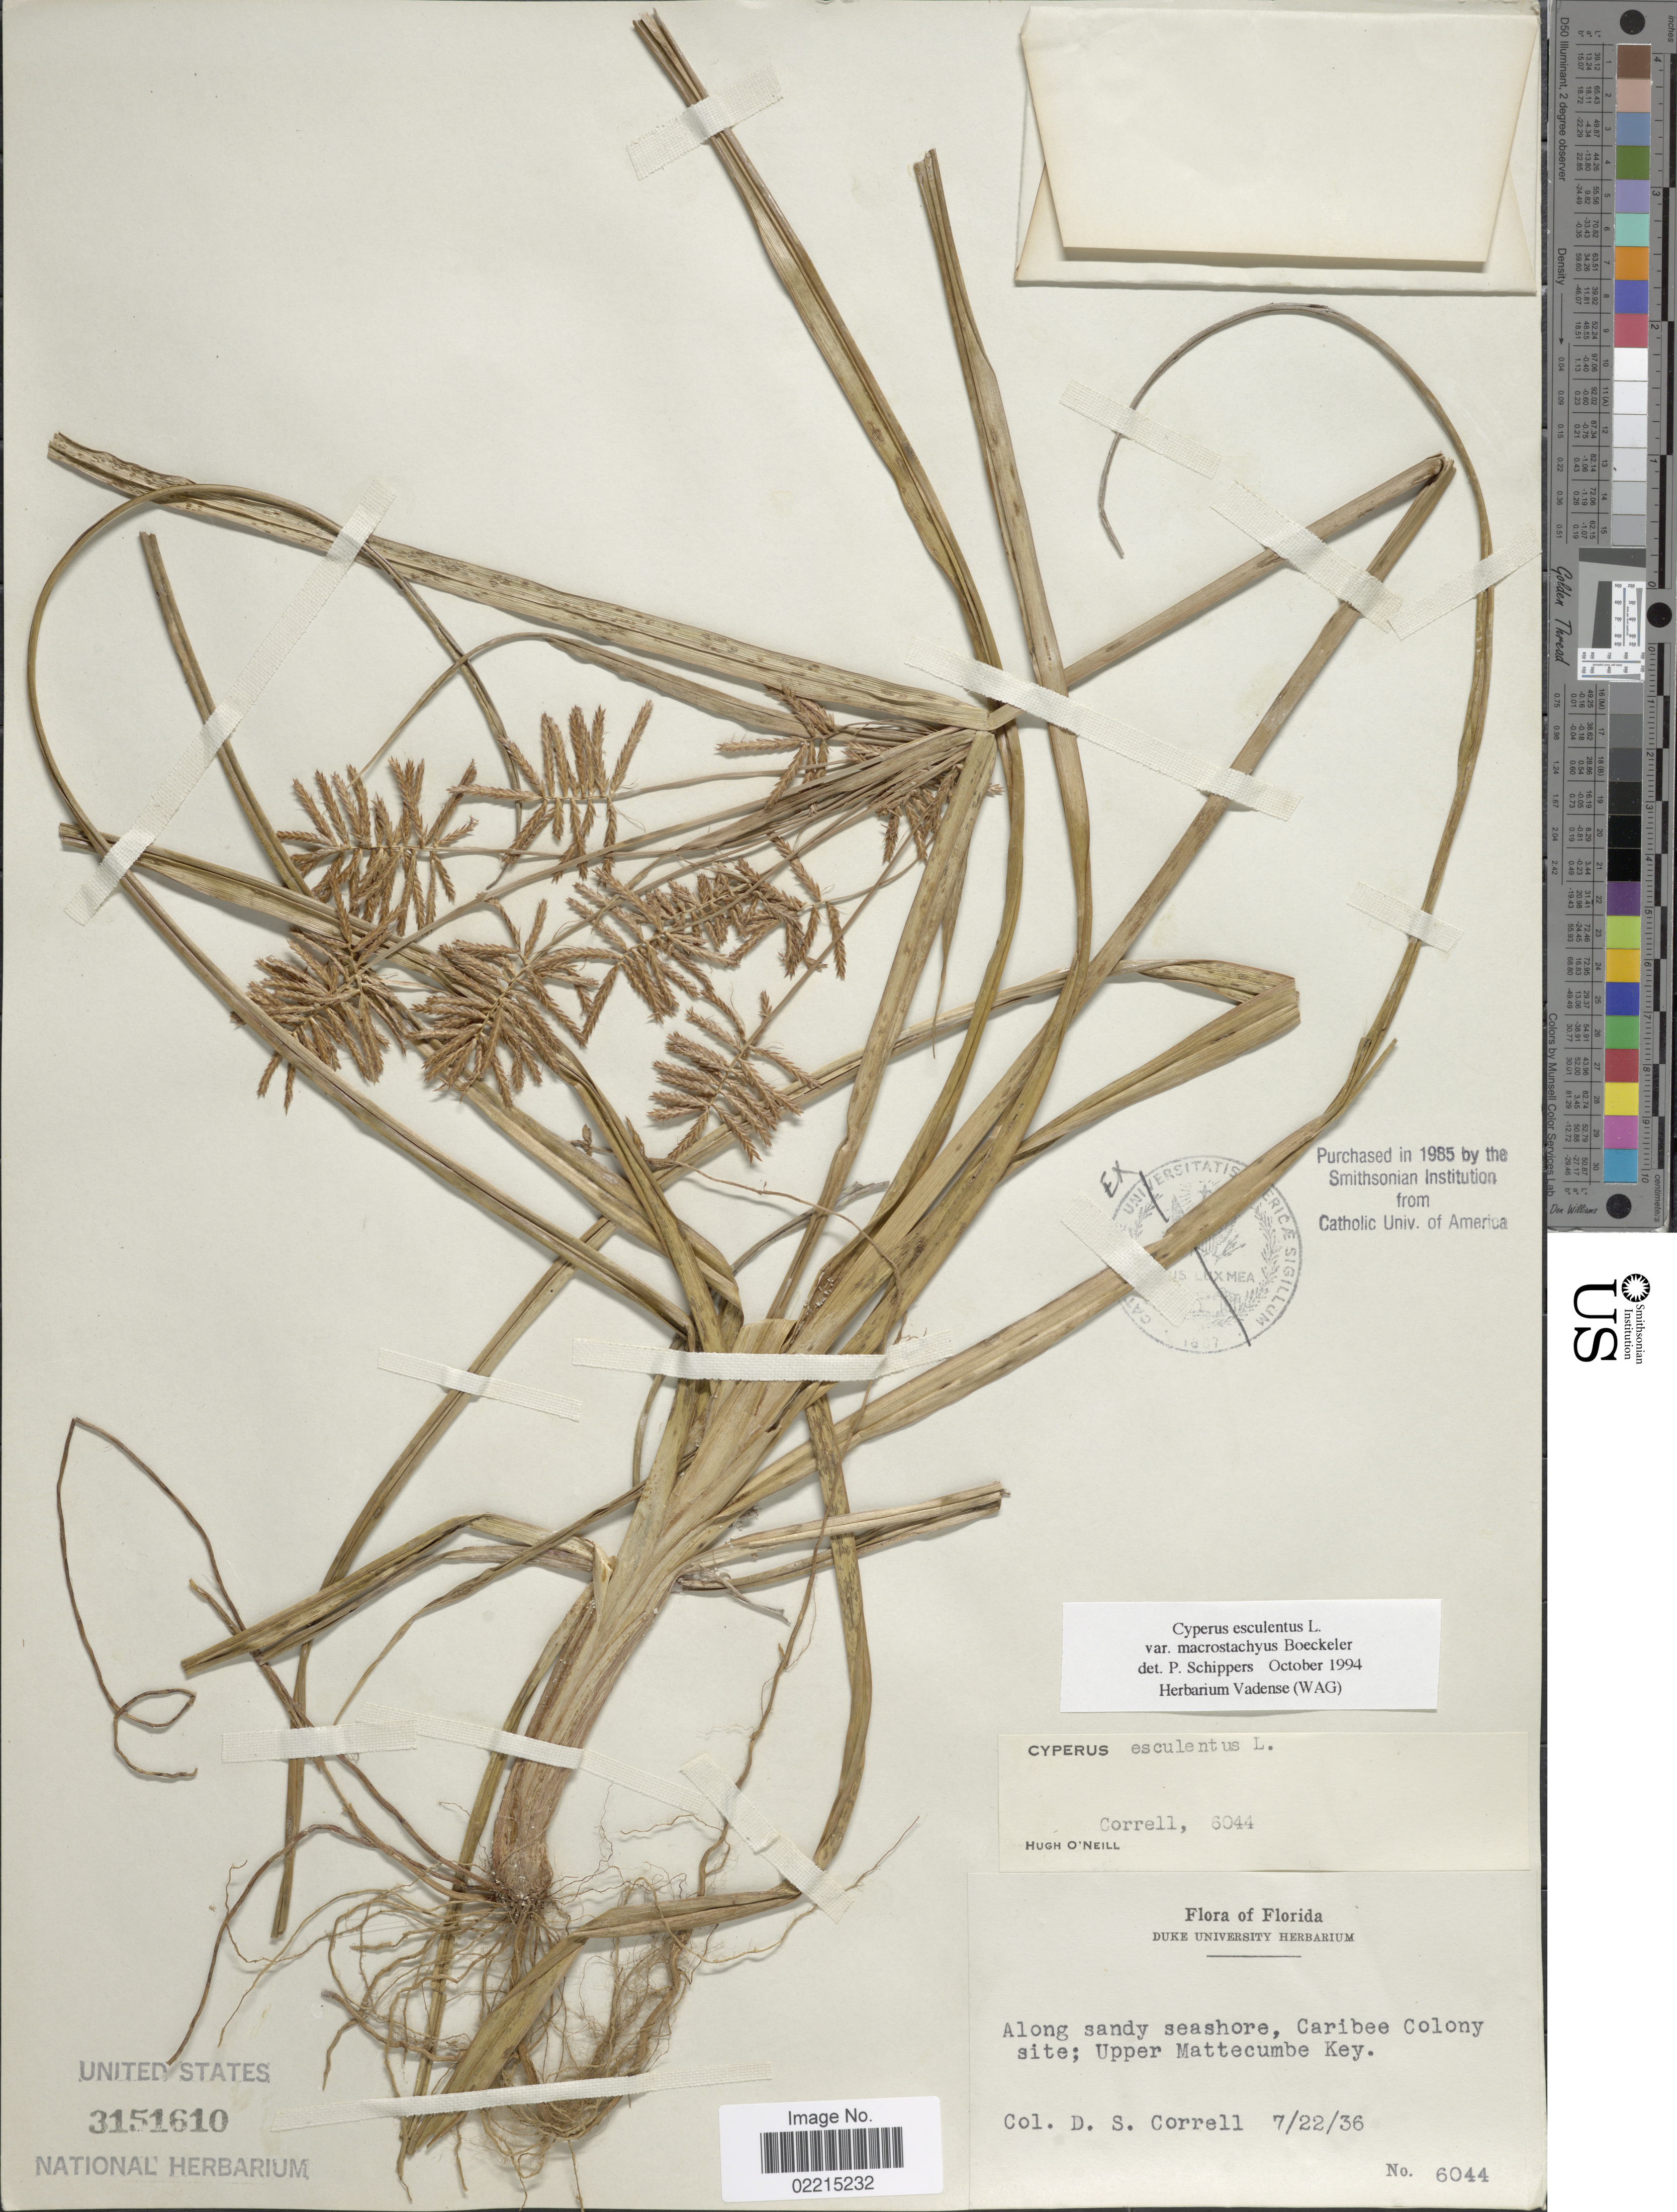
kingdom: Plantae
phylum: Tracheophyta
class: Liliopsida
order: Poales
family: Cyperaceae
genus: Cyperus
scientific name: Cyperus esculentus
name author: L.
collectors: D. S. Correll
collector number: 6044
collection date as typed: Transcribed d/m/y: 22/7/36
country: United States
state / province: Florida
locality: Caribee Colony site; Upper Mattecumbe Key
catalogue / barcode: US 3151610